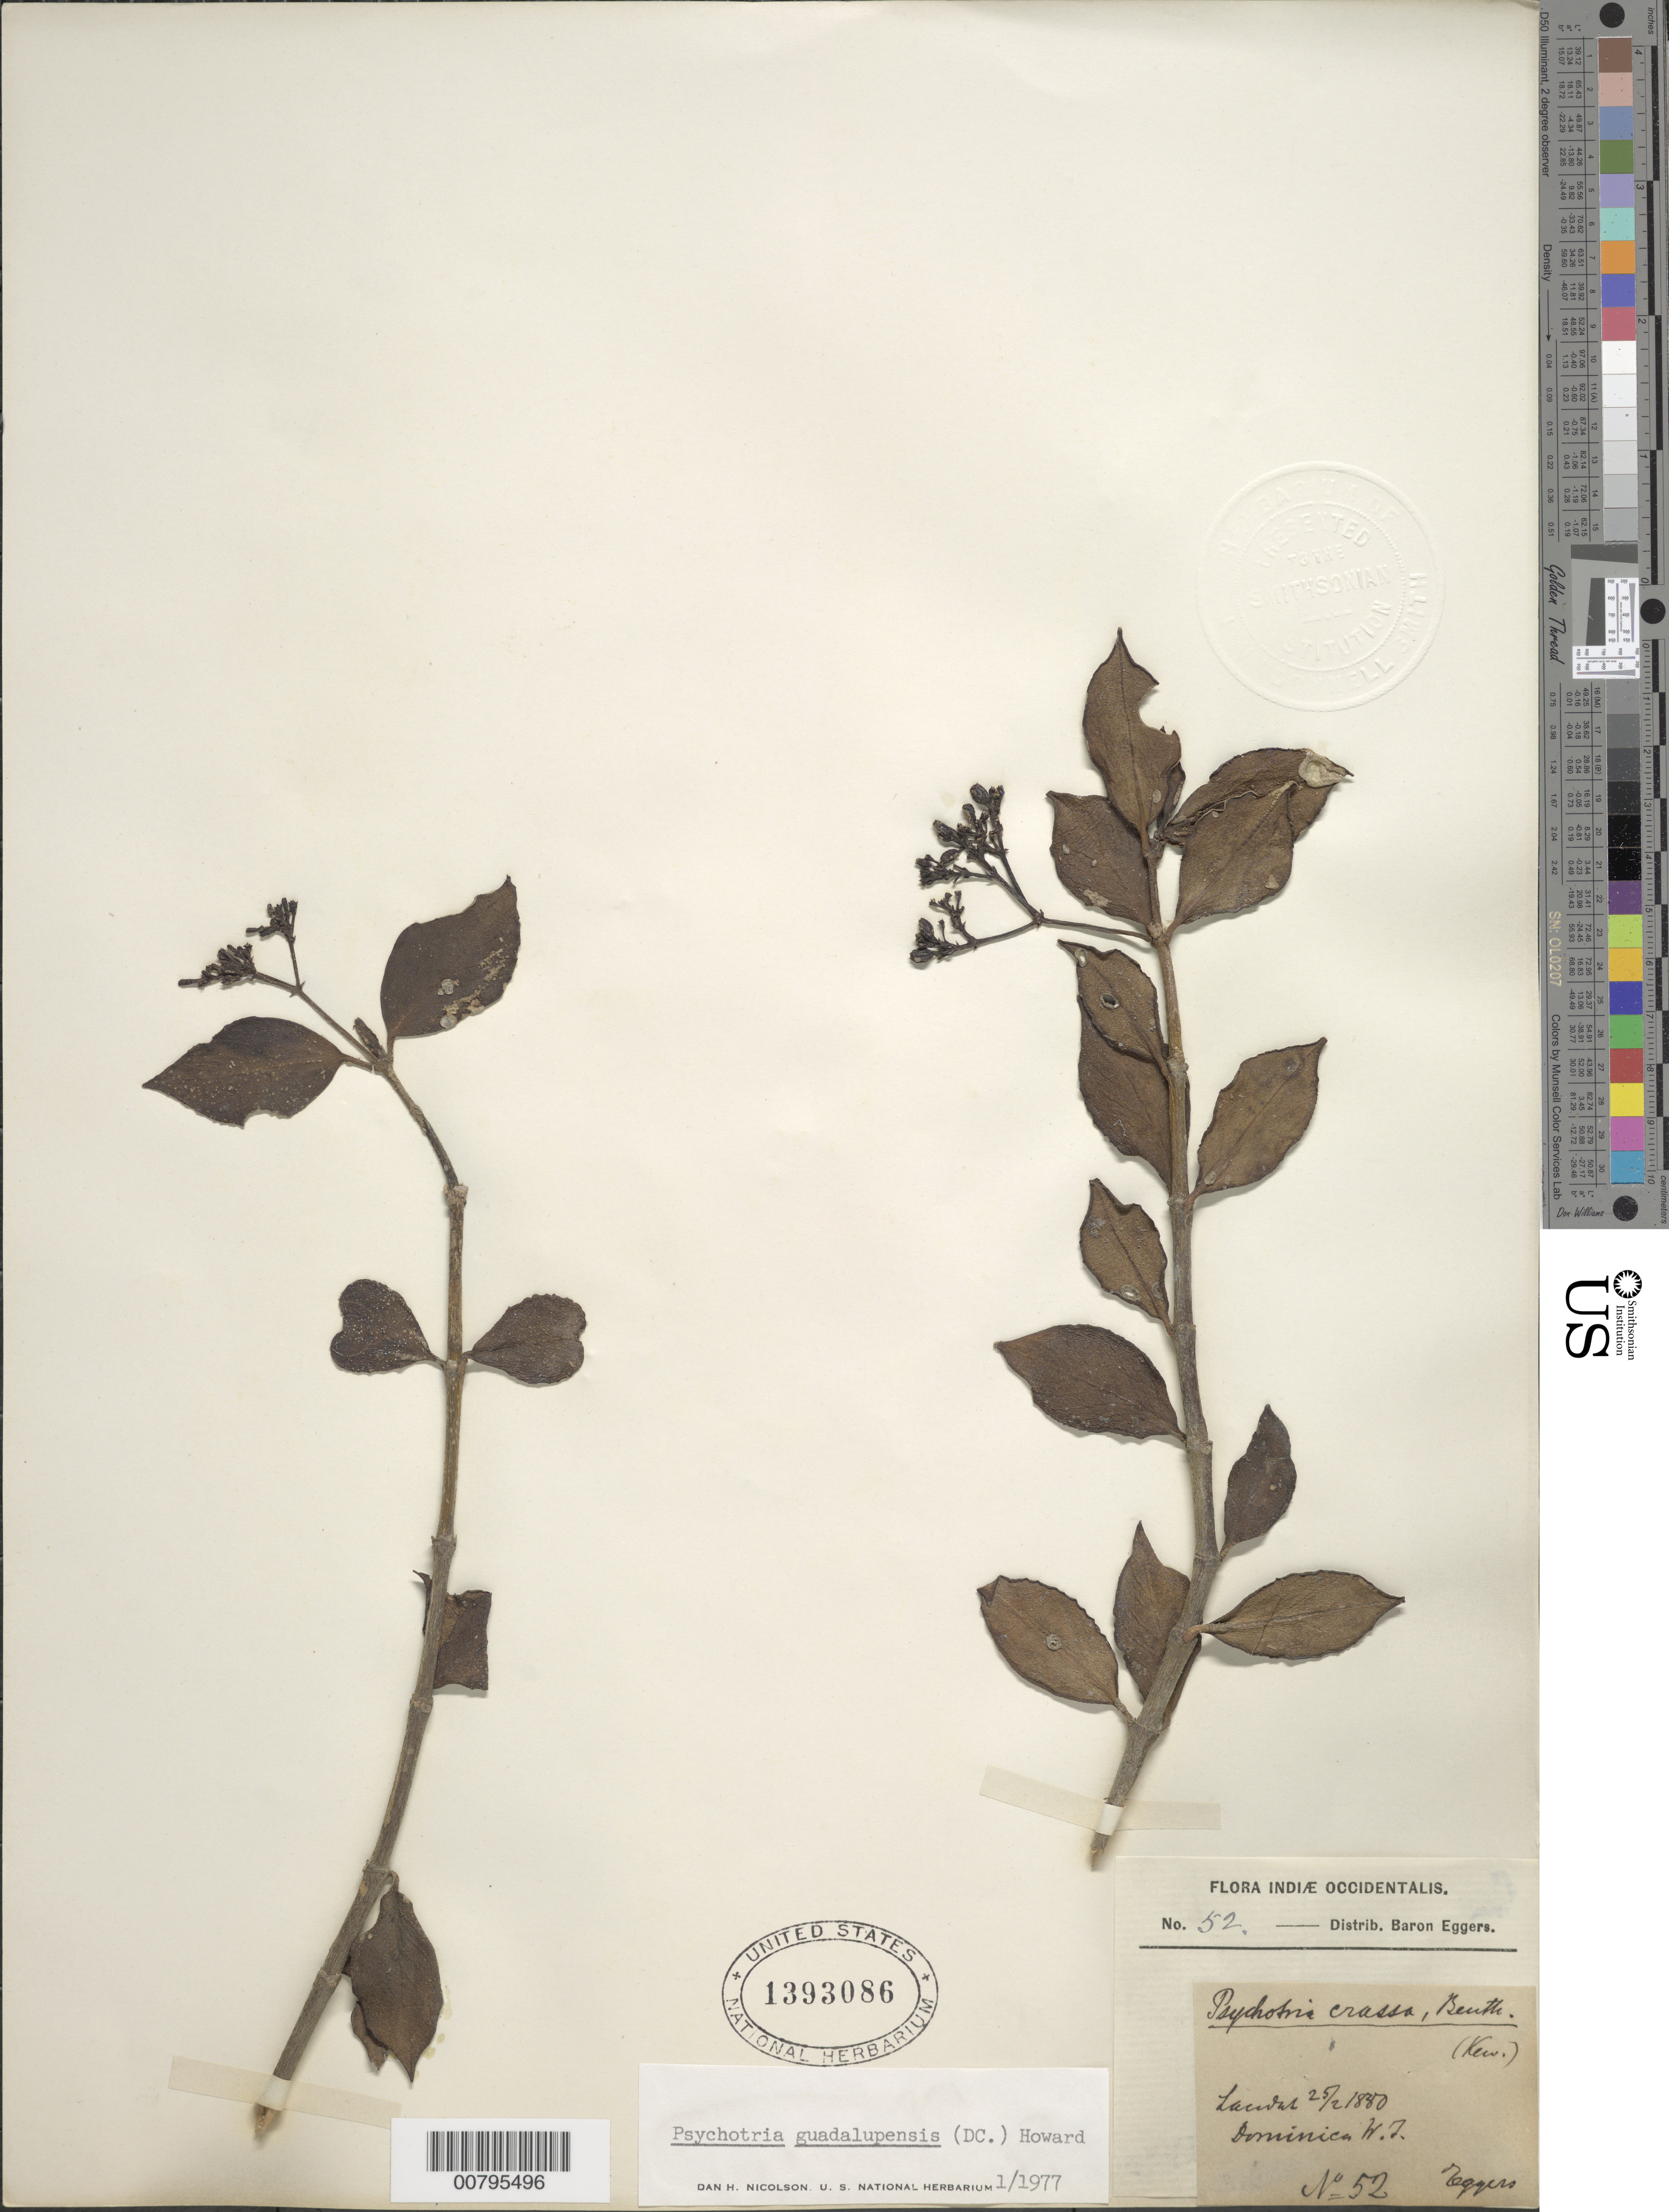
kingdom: Plantae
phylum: Tracheophyta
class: Magnoliopsida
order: Gentianales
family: Rubiaceae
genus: Notopleura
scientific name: Notopleura guadalupensis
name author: (DC.) C.M. Taylor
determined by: Nicolson, Dan H.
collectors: Teggers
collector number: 52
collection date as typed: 25 Feb 1880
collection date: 1880-02-25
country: Dominica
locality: Laudas (sp?)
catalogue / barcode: US 1393086